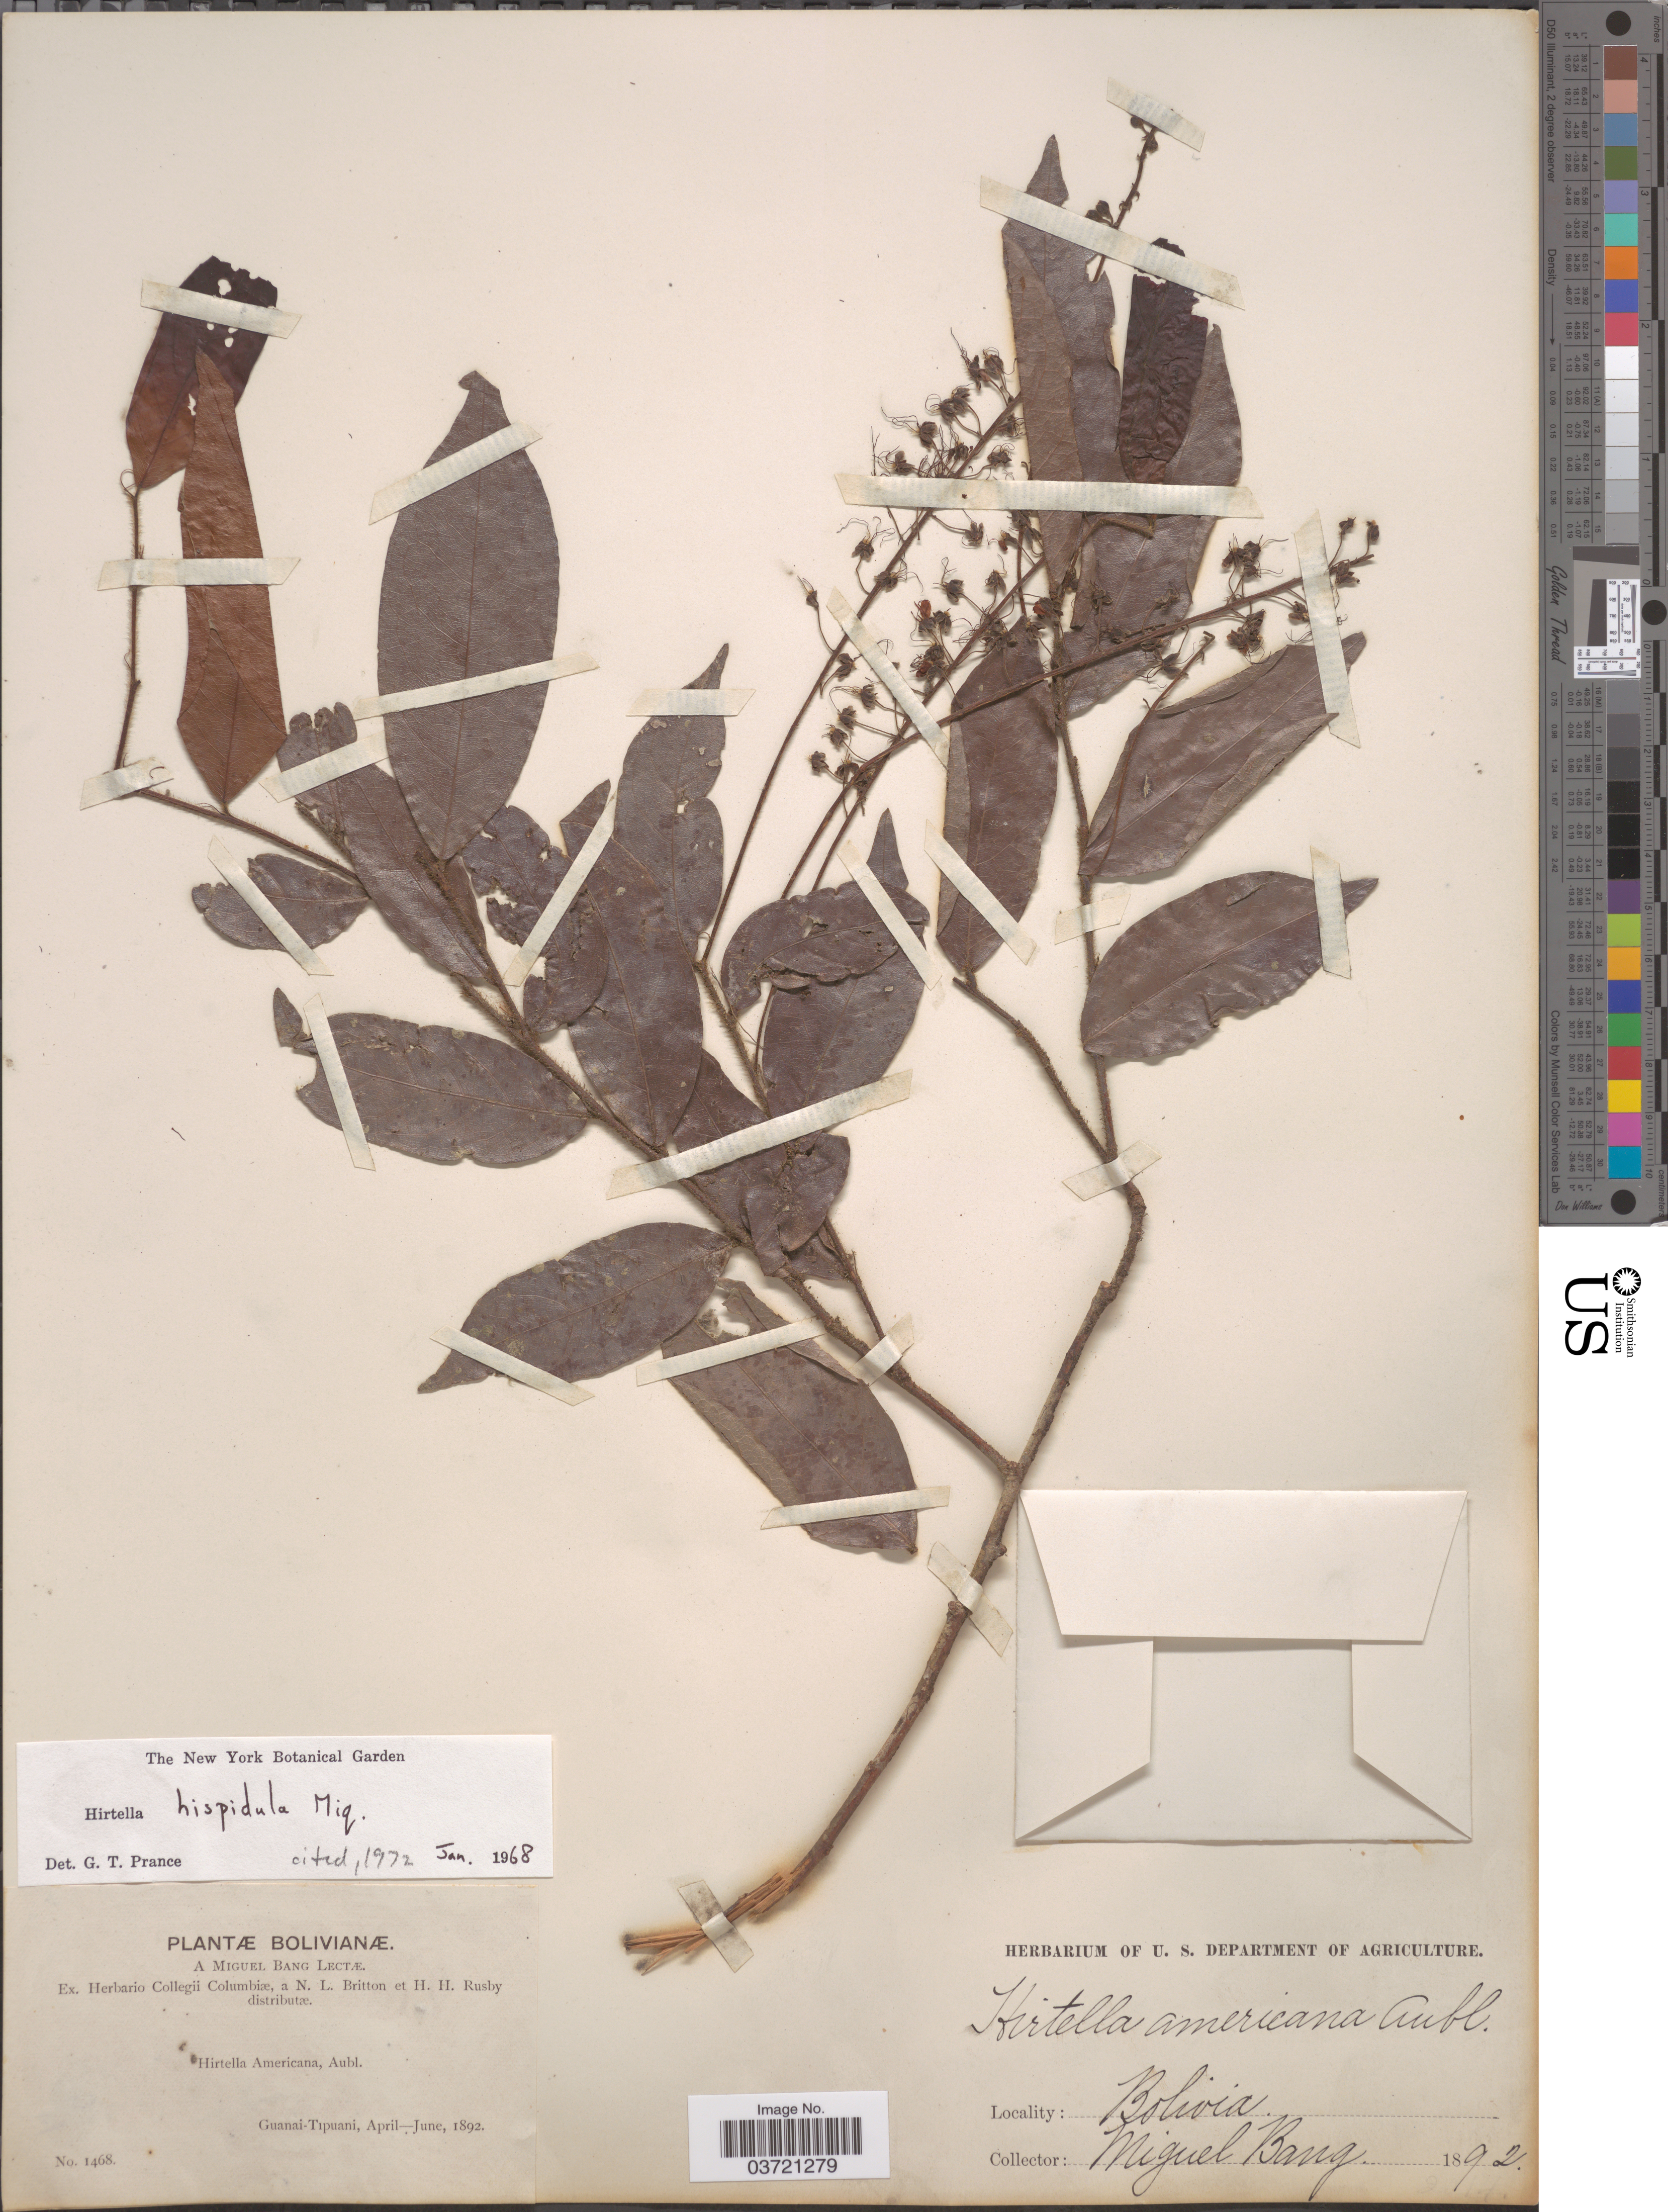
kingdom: Plantae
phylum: Tracheophyta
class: Magnoliopsida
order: Malpighiales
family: Chrysobalanaceae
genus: Hirtella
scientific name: Hirtella hispidula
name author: Miq.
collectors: M. Bang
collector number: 1468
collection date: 1892-04/1892-06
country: Bolivia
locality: Guanai-Tipuani.